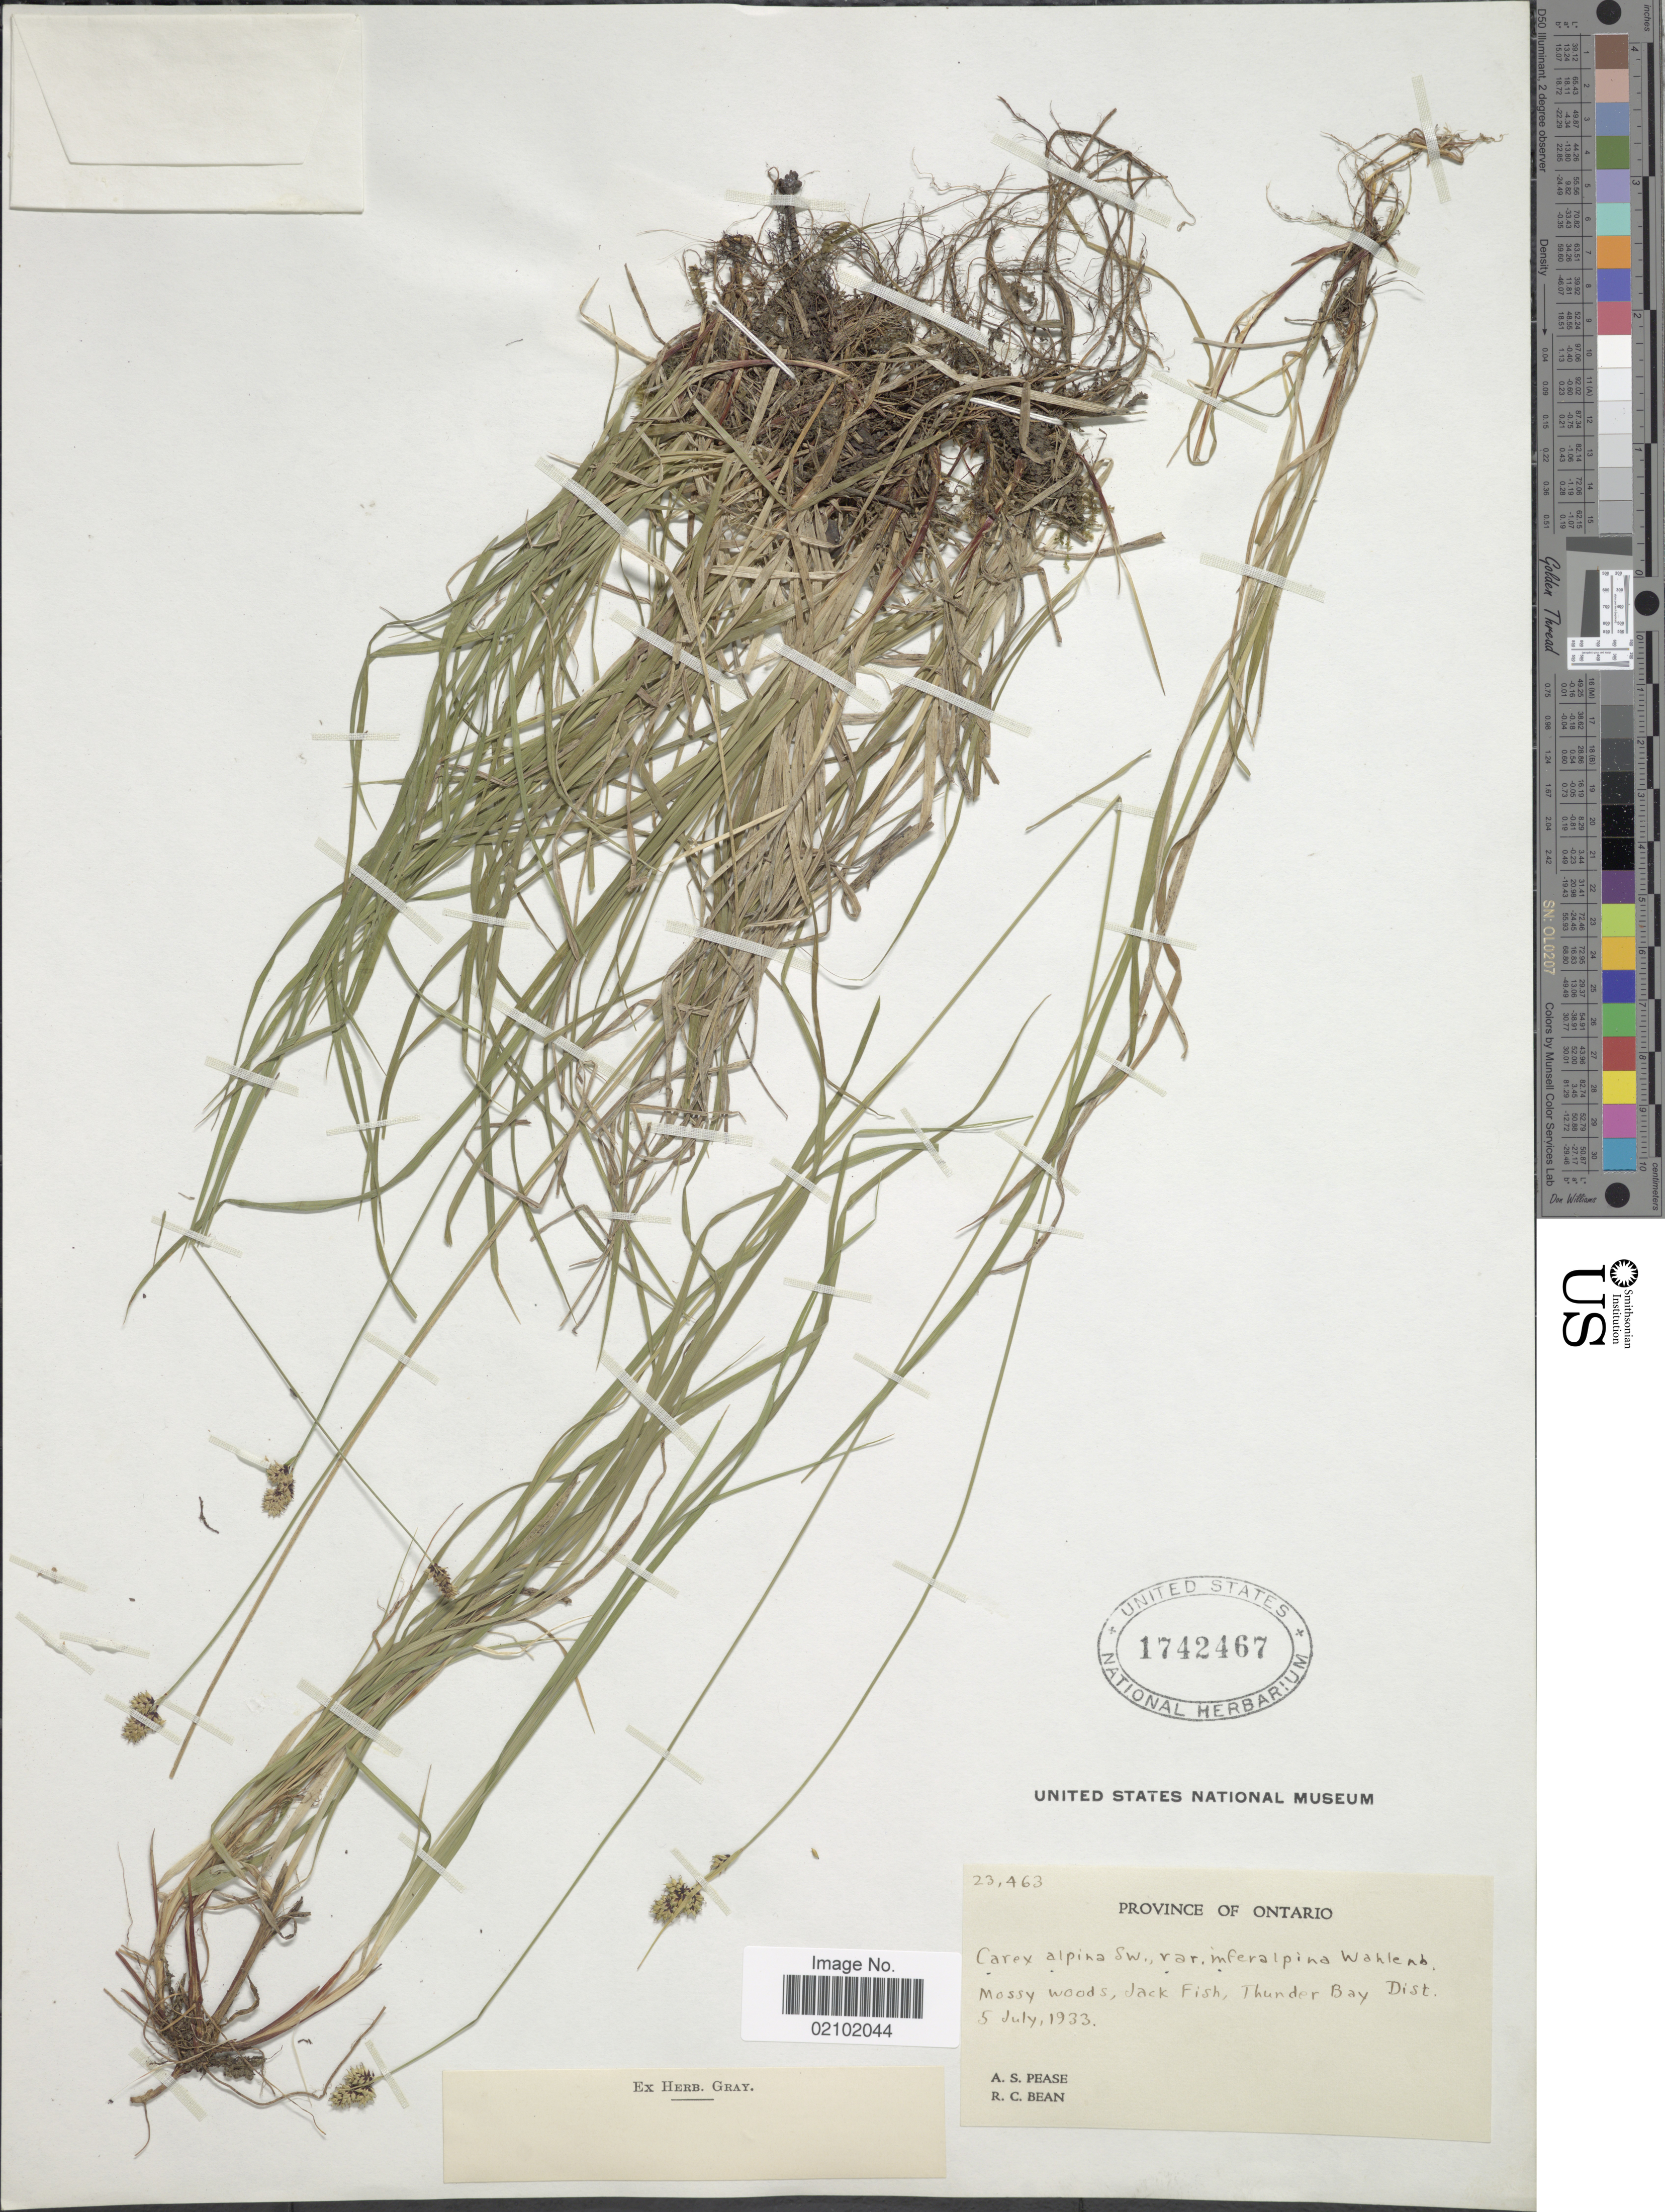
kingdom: Plantae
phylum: Tracheophyta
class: Liliopsida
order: Poales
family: Cyperaceae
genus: Carex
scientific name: Carex media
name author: R. Br.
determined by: Strong, Mark T., (BOT), Smithsonian Institution - National Museum of Natural History (UNITED STATES)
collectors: A. S. Pease & R. Bean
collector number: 23463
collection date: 1933-07-05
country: Canada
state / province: Ontario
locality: Jack Fish, Thunder Bay Dist.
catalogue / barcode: US 1742467